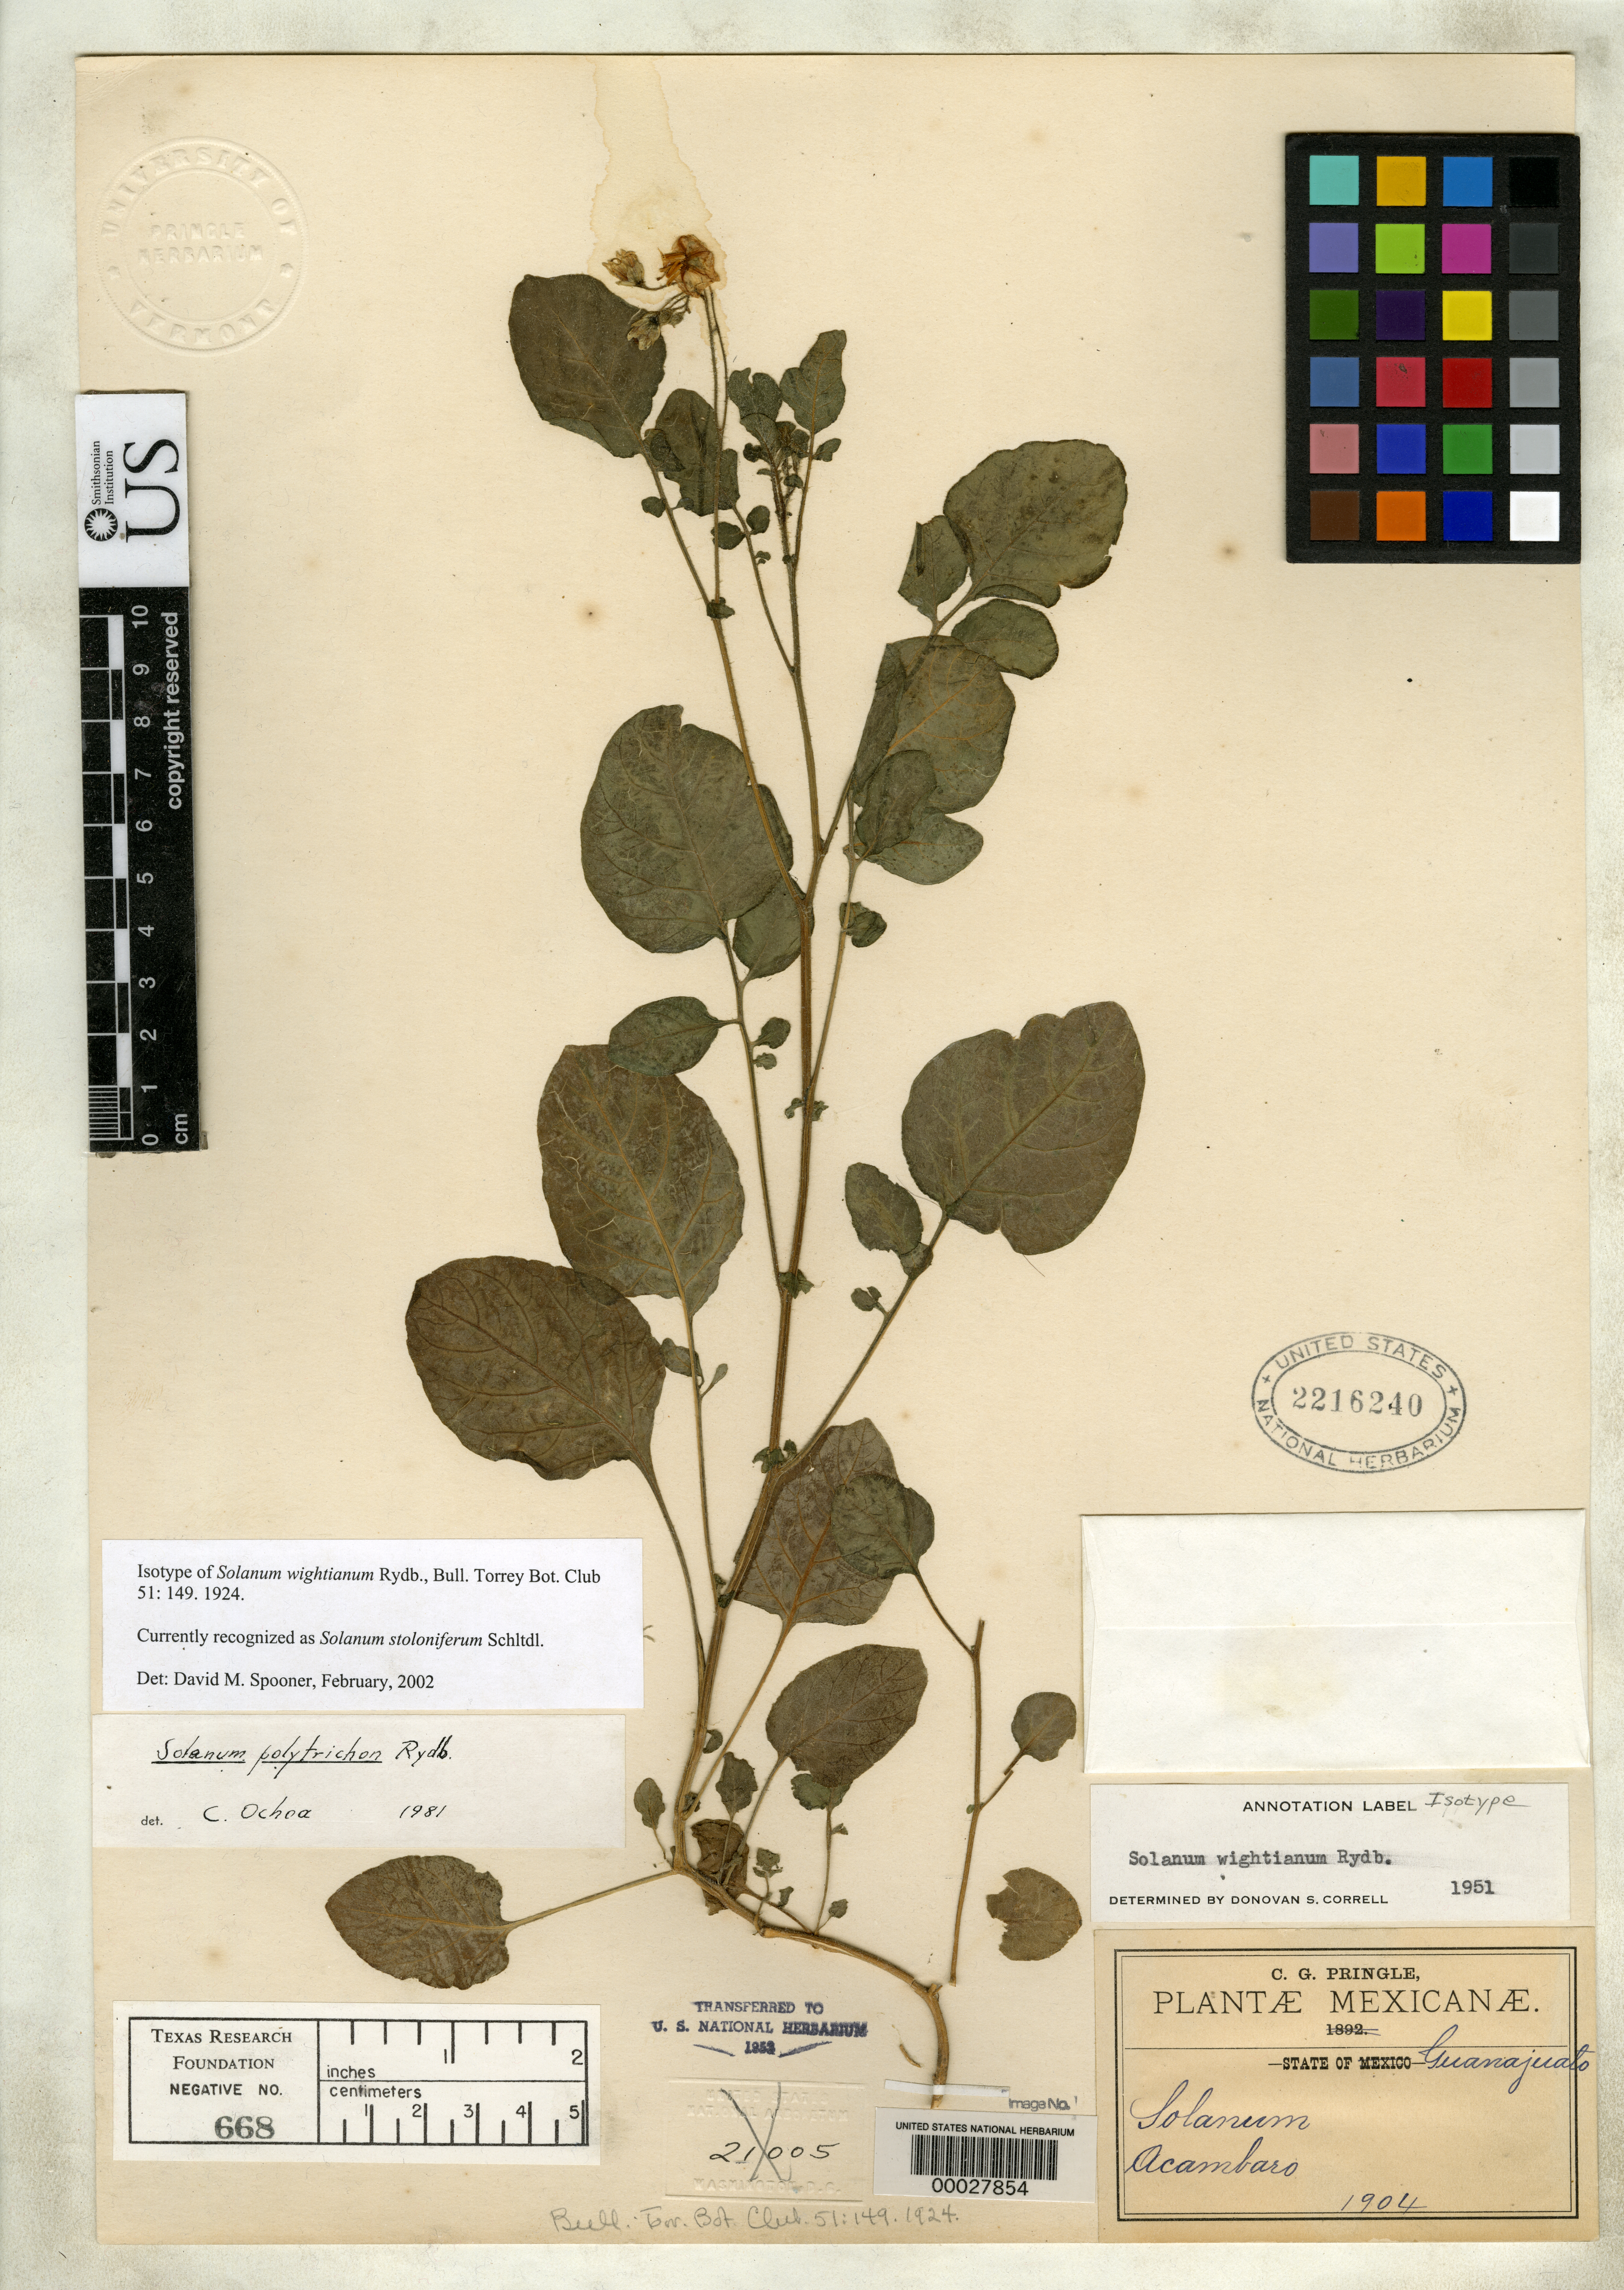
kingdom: Plantae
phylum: Tracheophyta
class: Magnoliopsida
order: Solanales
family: Solanaceae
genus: Solanum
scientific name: Solanum wightianum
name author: Rydb.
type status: Isotype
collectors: C. G. Pringle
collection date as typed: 1904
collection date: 1904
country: Mexico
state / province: Guanajuato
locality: Near Acambaro.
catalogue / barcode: US 2216240